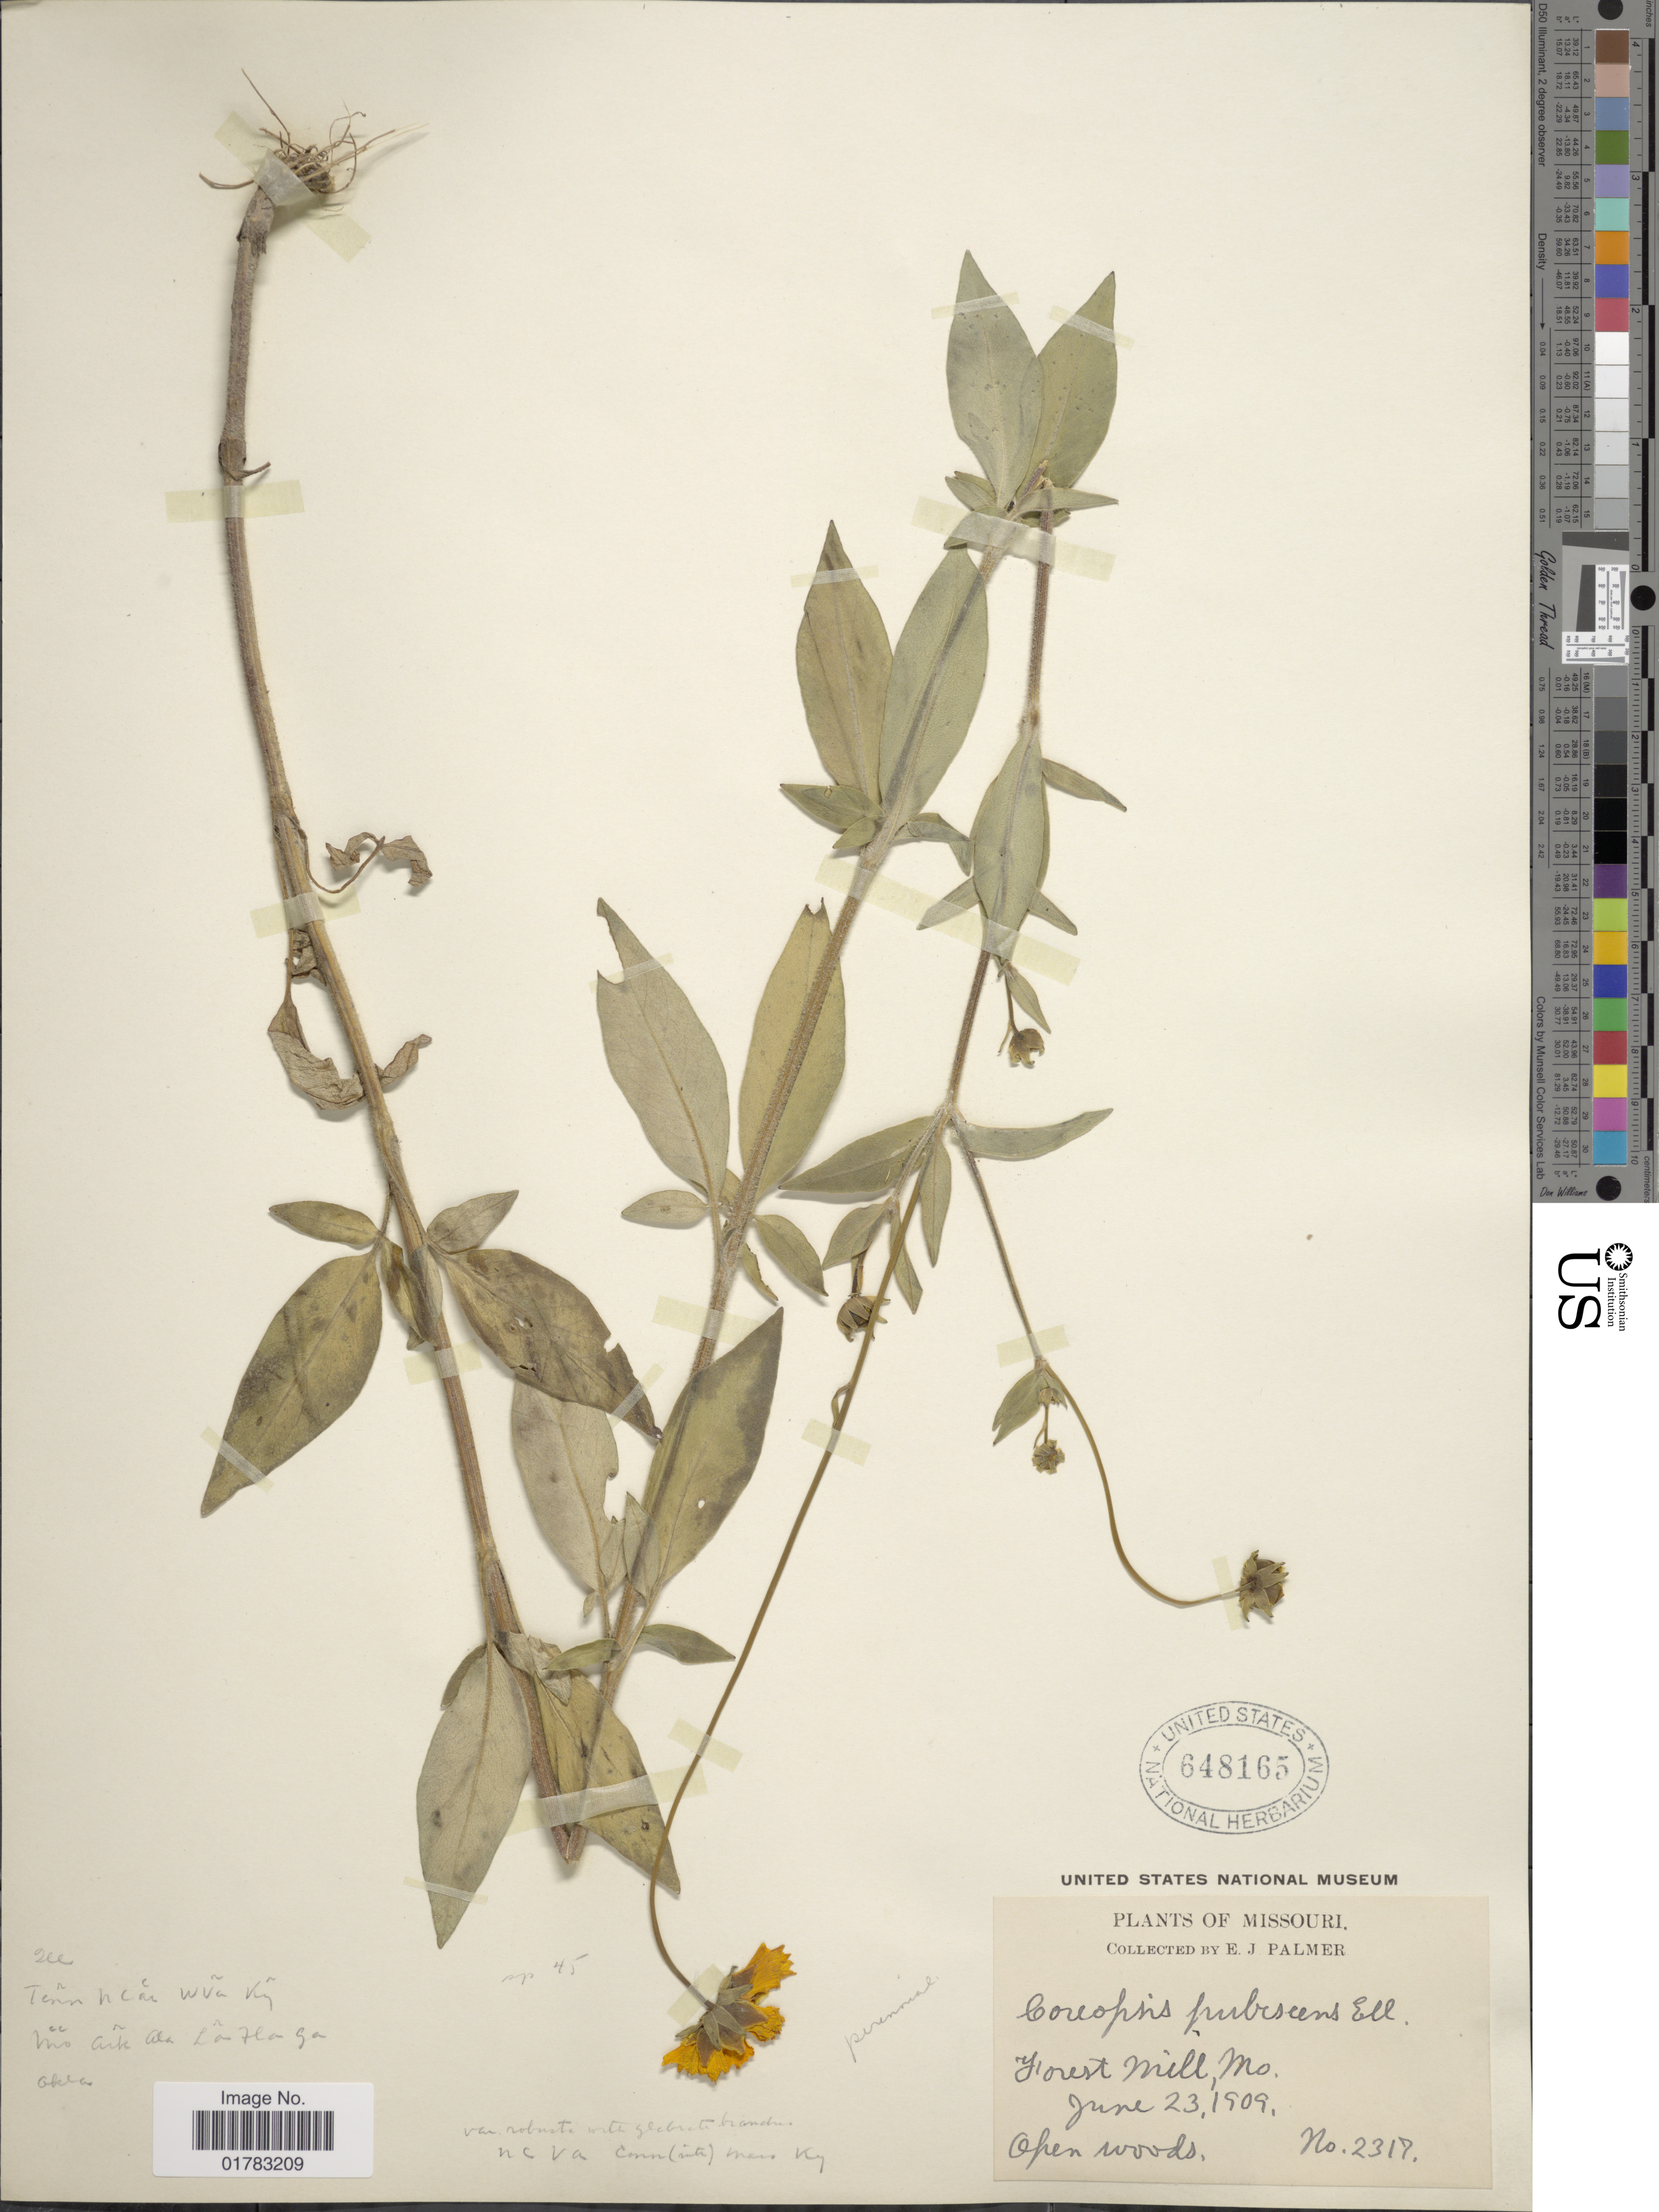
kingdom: Plantae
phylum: Tracheophyta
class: Magnoliopsida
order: Asterales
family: Asteraceae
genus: Coreopsis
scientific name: Coreopsis pubescens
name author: Elliott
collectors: E. J. Palmer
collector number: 2317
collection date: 1909-06-23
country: United States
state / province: Missouri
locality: Forest Mill, open woods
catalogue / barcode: US 648165